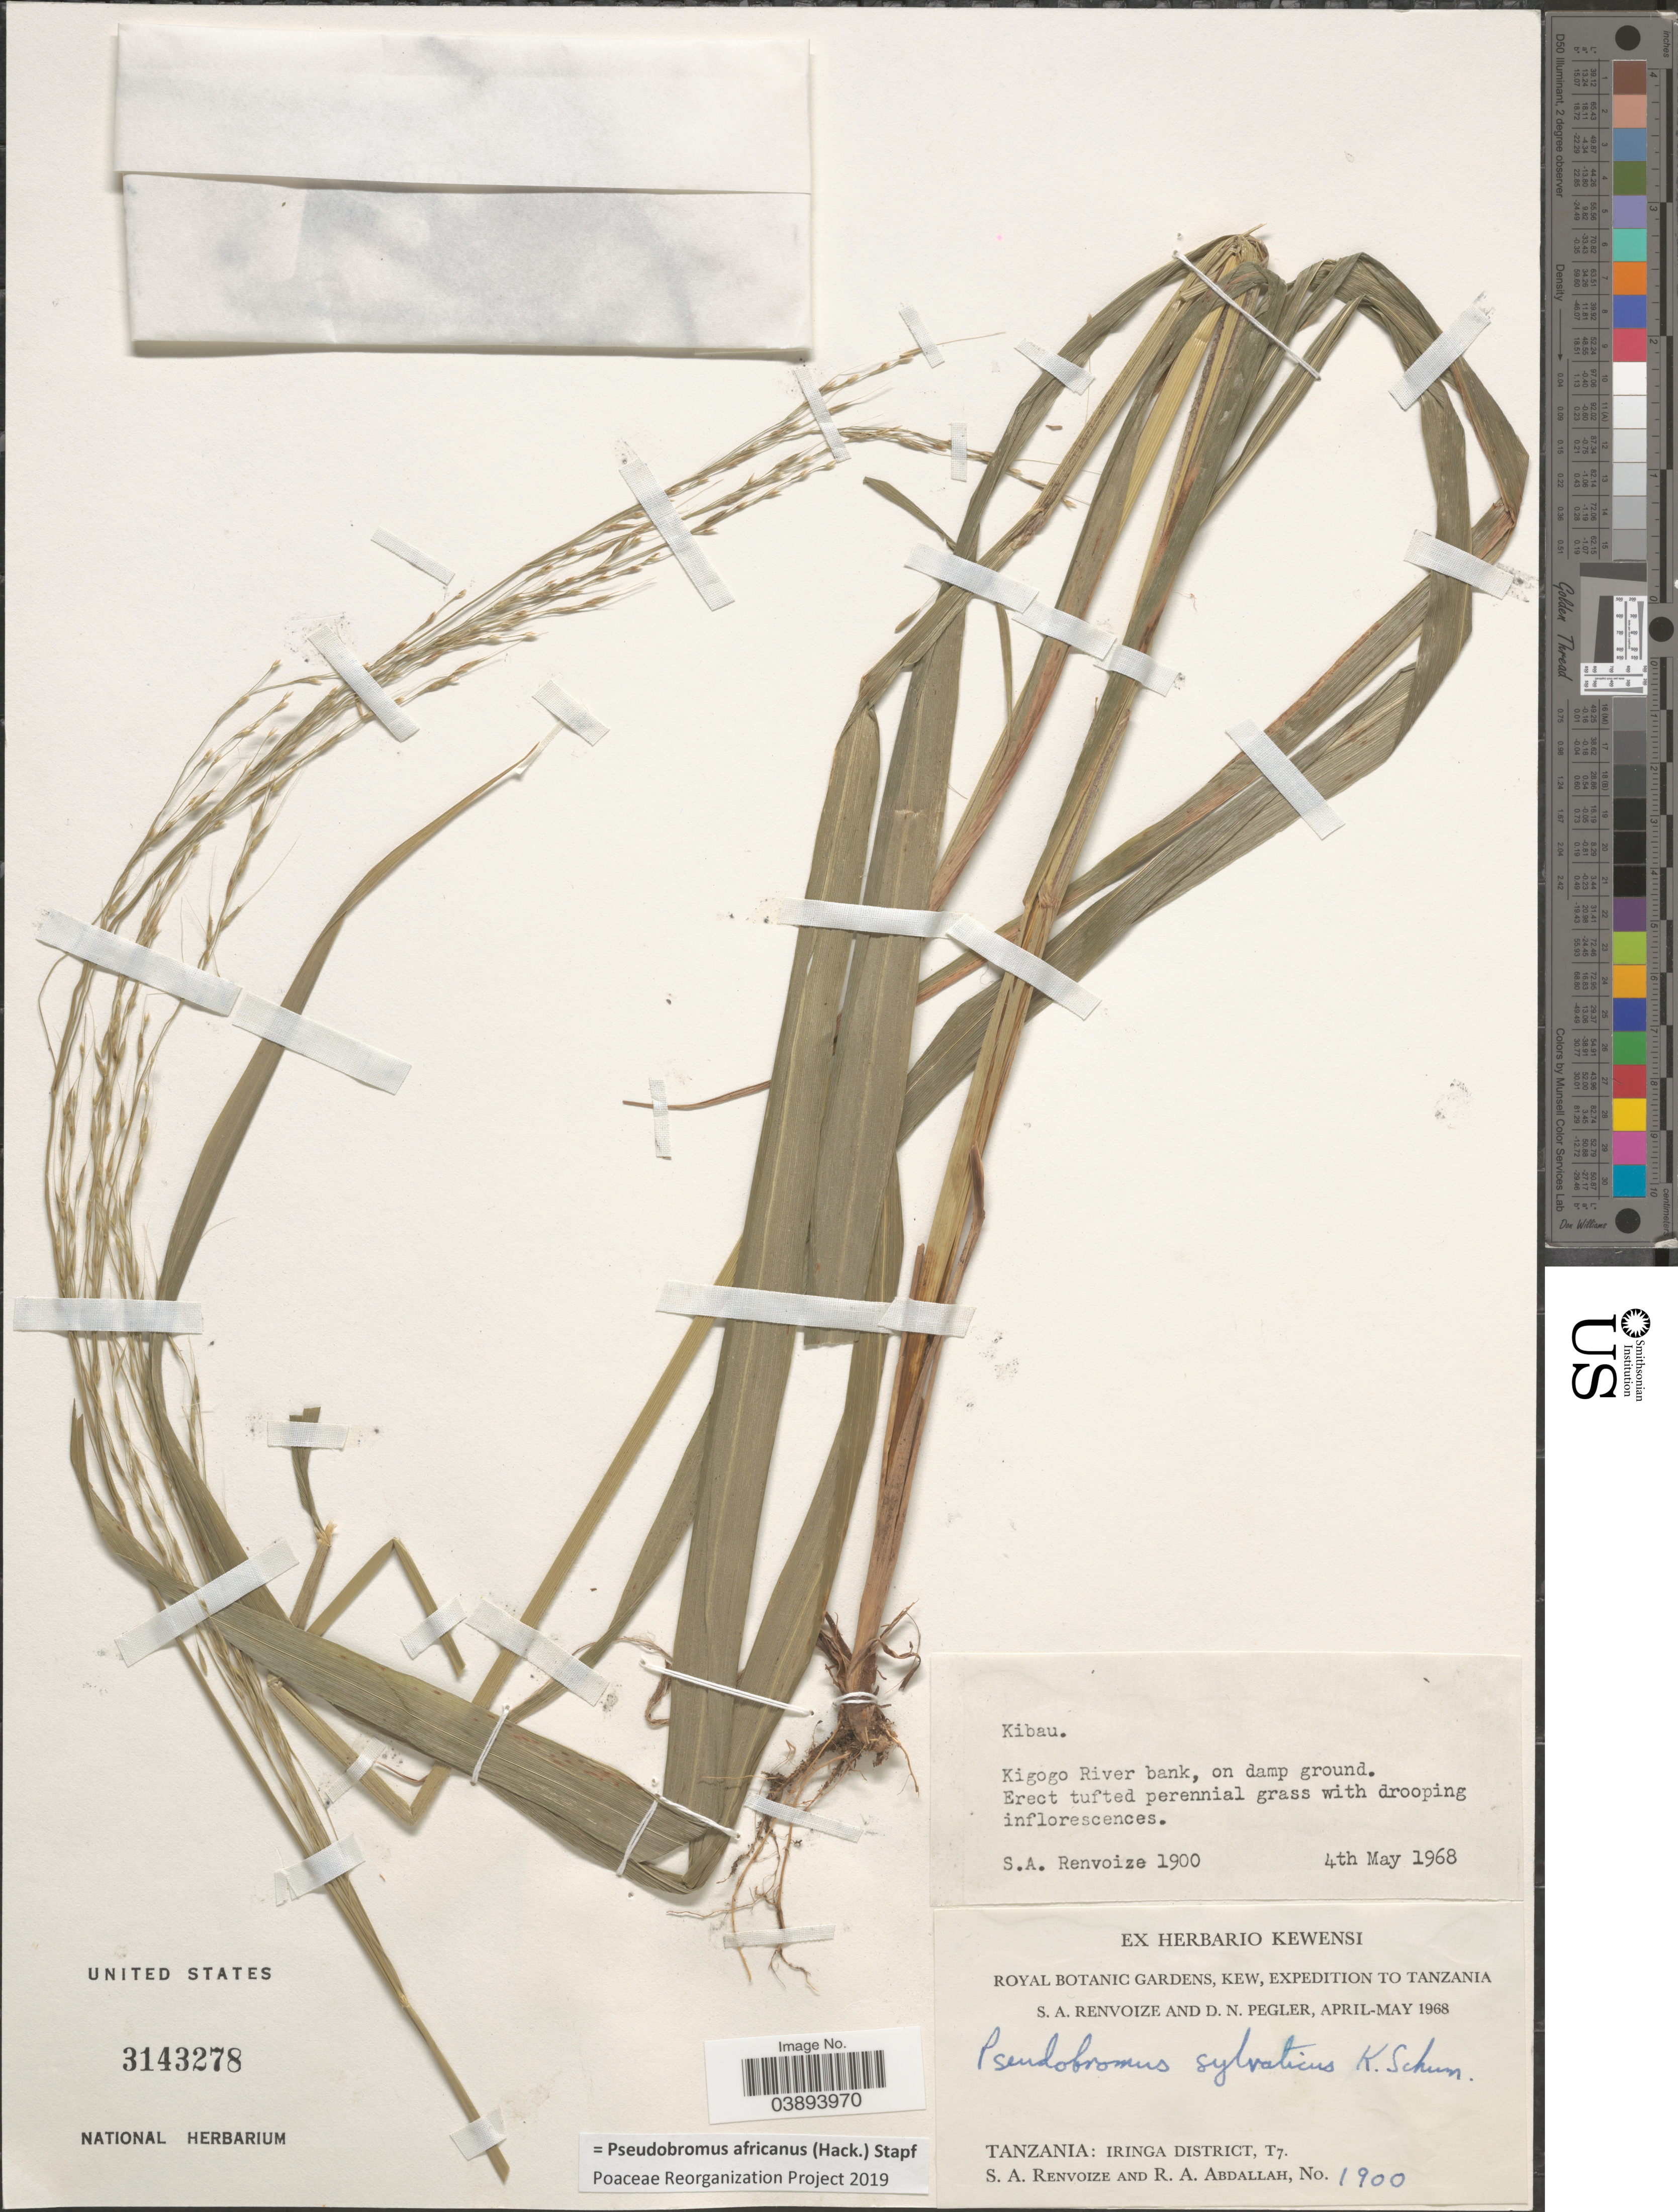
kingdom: Plantae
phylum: Tracheophyta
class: Liliopsida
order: Poales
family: Poaceae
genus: Pseudobromus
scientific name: Pseudobromus africanus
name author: (Hack.) Stapf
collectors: S. A. Renvoize & R. Abdallah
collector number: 1900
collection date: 1968-05-04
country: Tanzania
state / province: Iringa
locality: Kibau. Kigogo River bank. Iringa District, T7.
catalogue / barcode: US 3143278